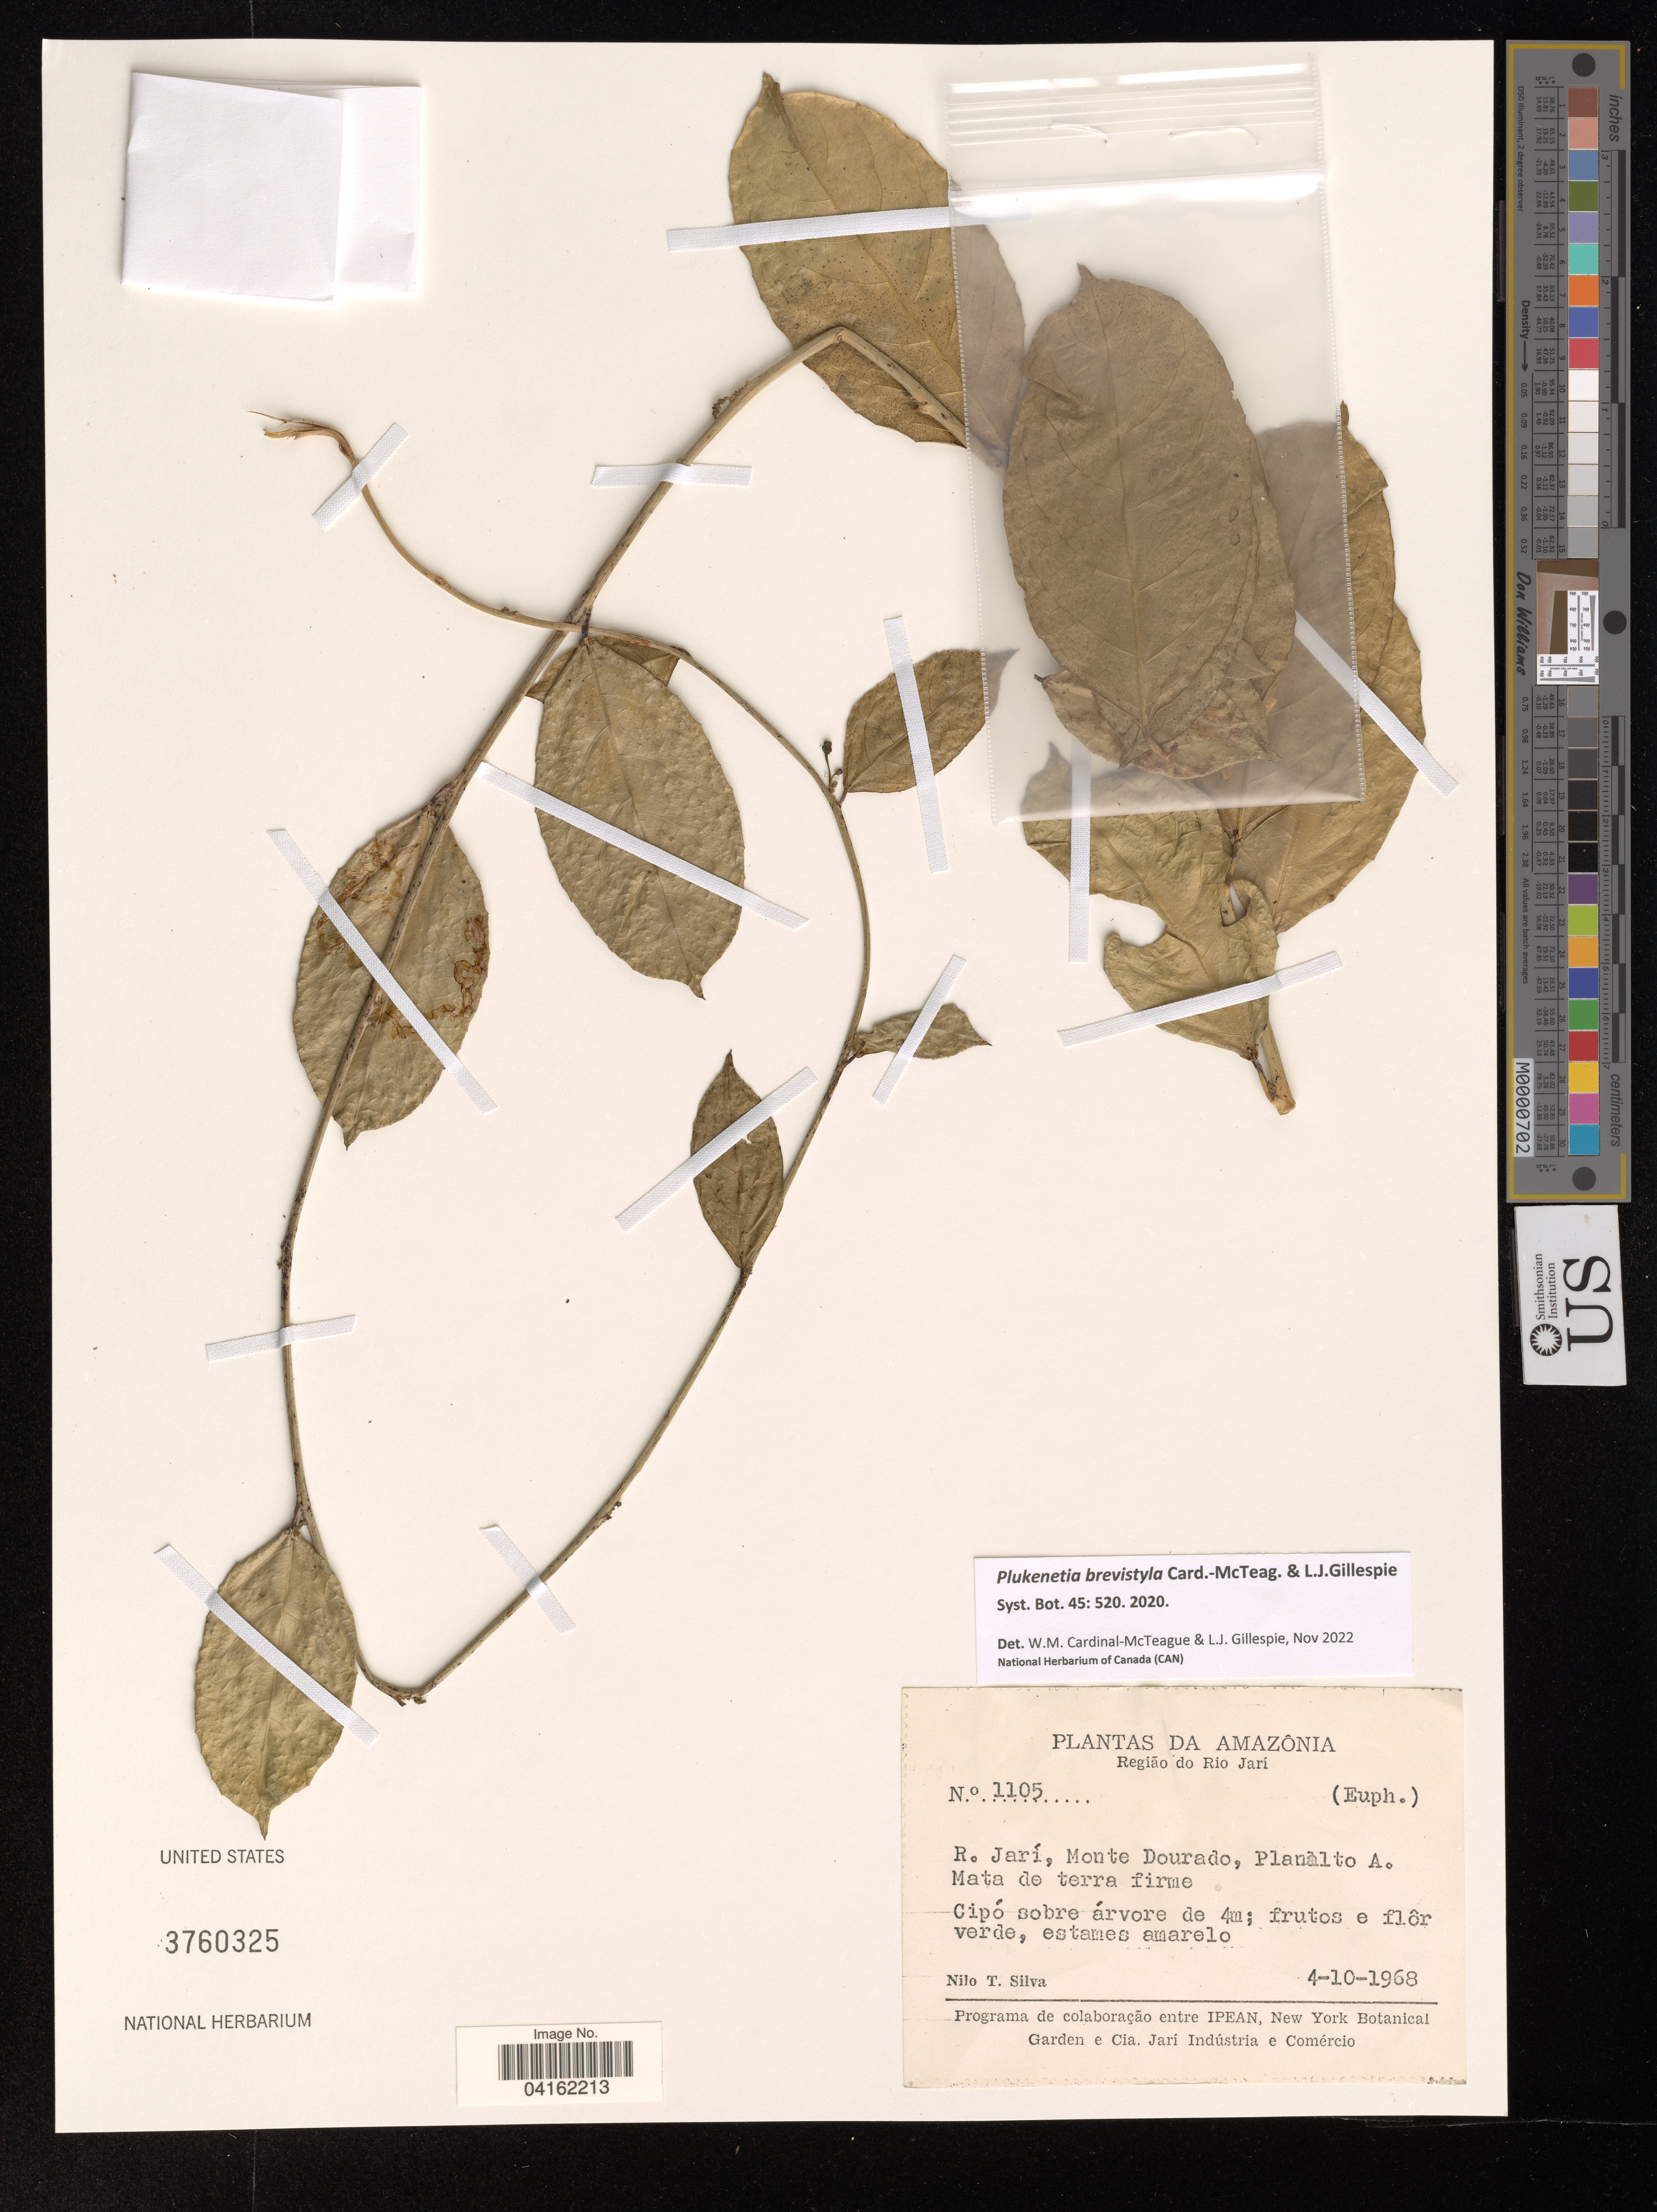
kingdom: Plantae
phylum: Tracheophyta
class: Magnoliopsida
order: Malpighiales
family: Euphorbiaceae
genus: Plukenetia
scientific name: Plukenetia brevistyla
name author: Card.-McTeag. & L.J. Gillespie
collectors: N. Silva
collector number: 1105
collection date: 1968-10-04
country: Brazil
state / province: Amazonas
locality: Da Amazônia. Região do Rio Jarí. R. Jarí, Monte Dourado, Planalto A.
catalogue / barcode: US 3760325